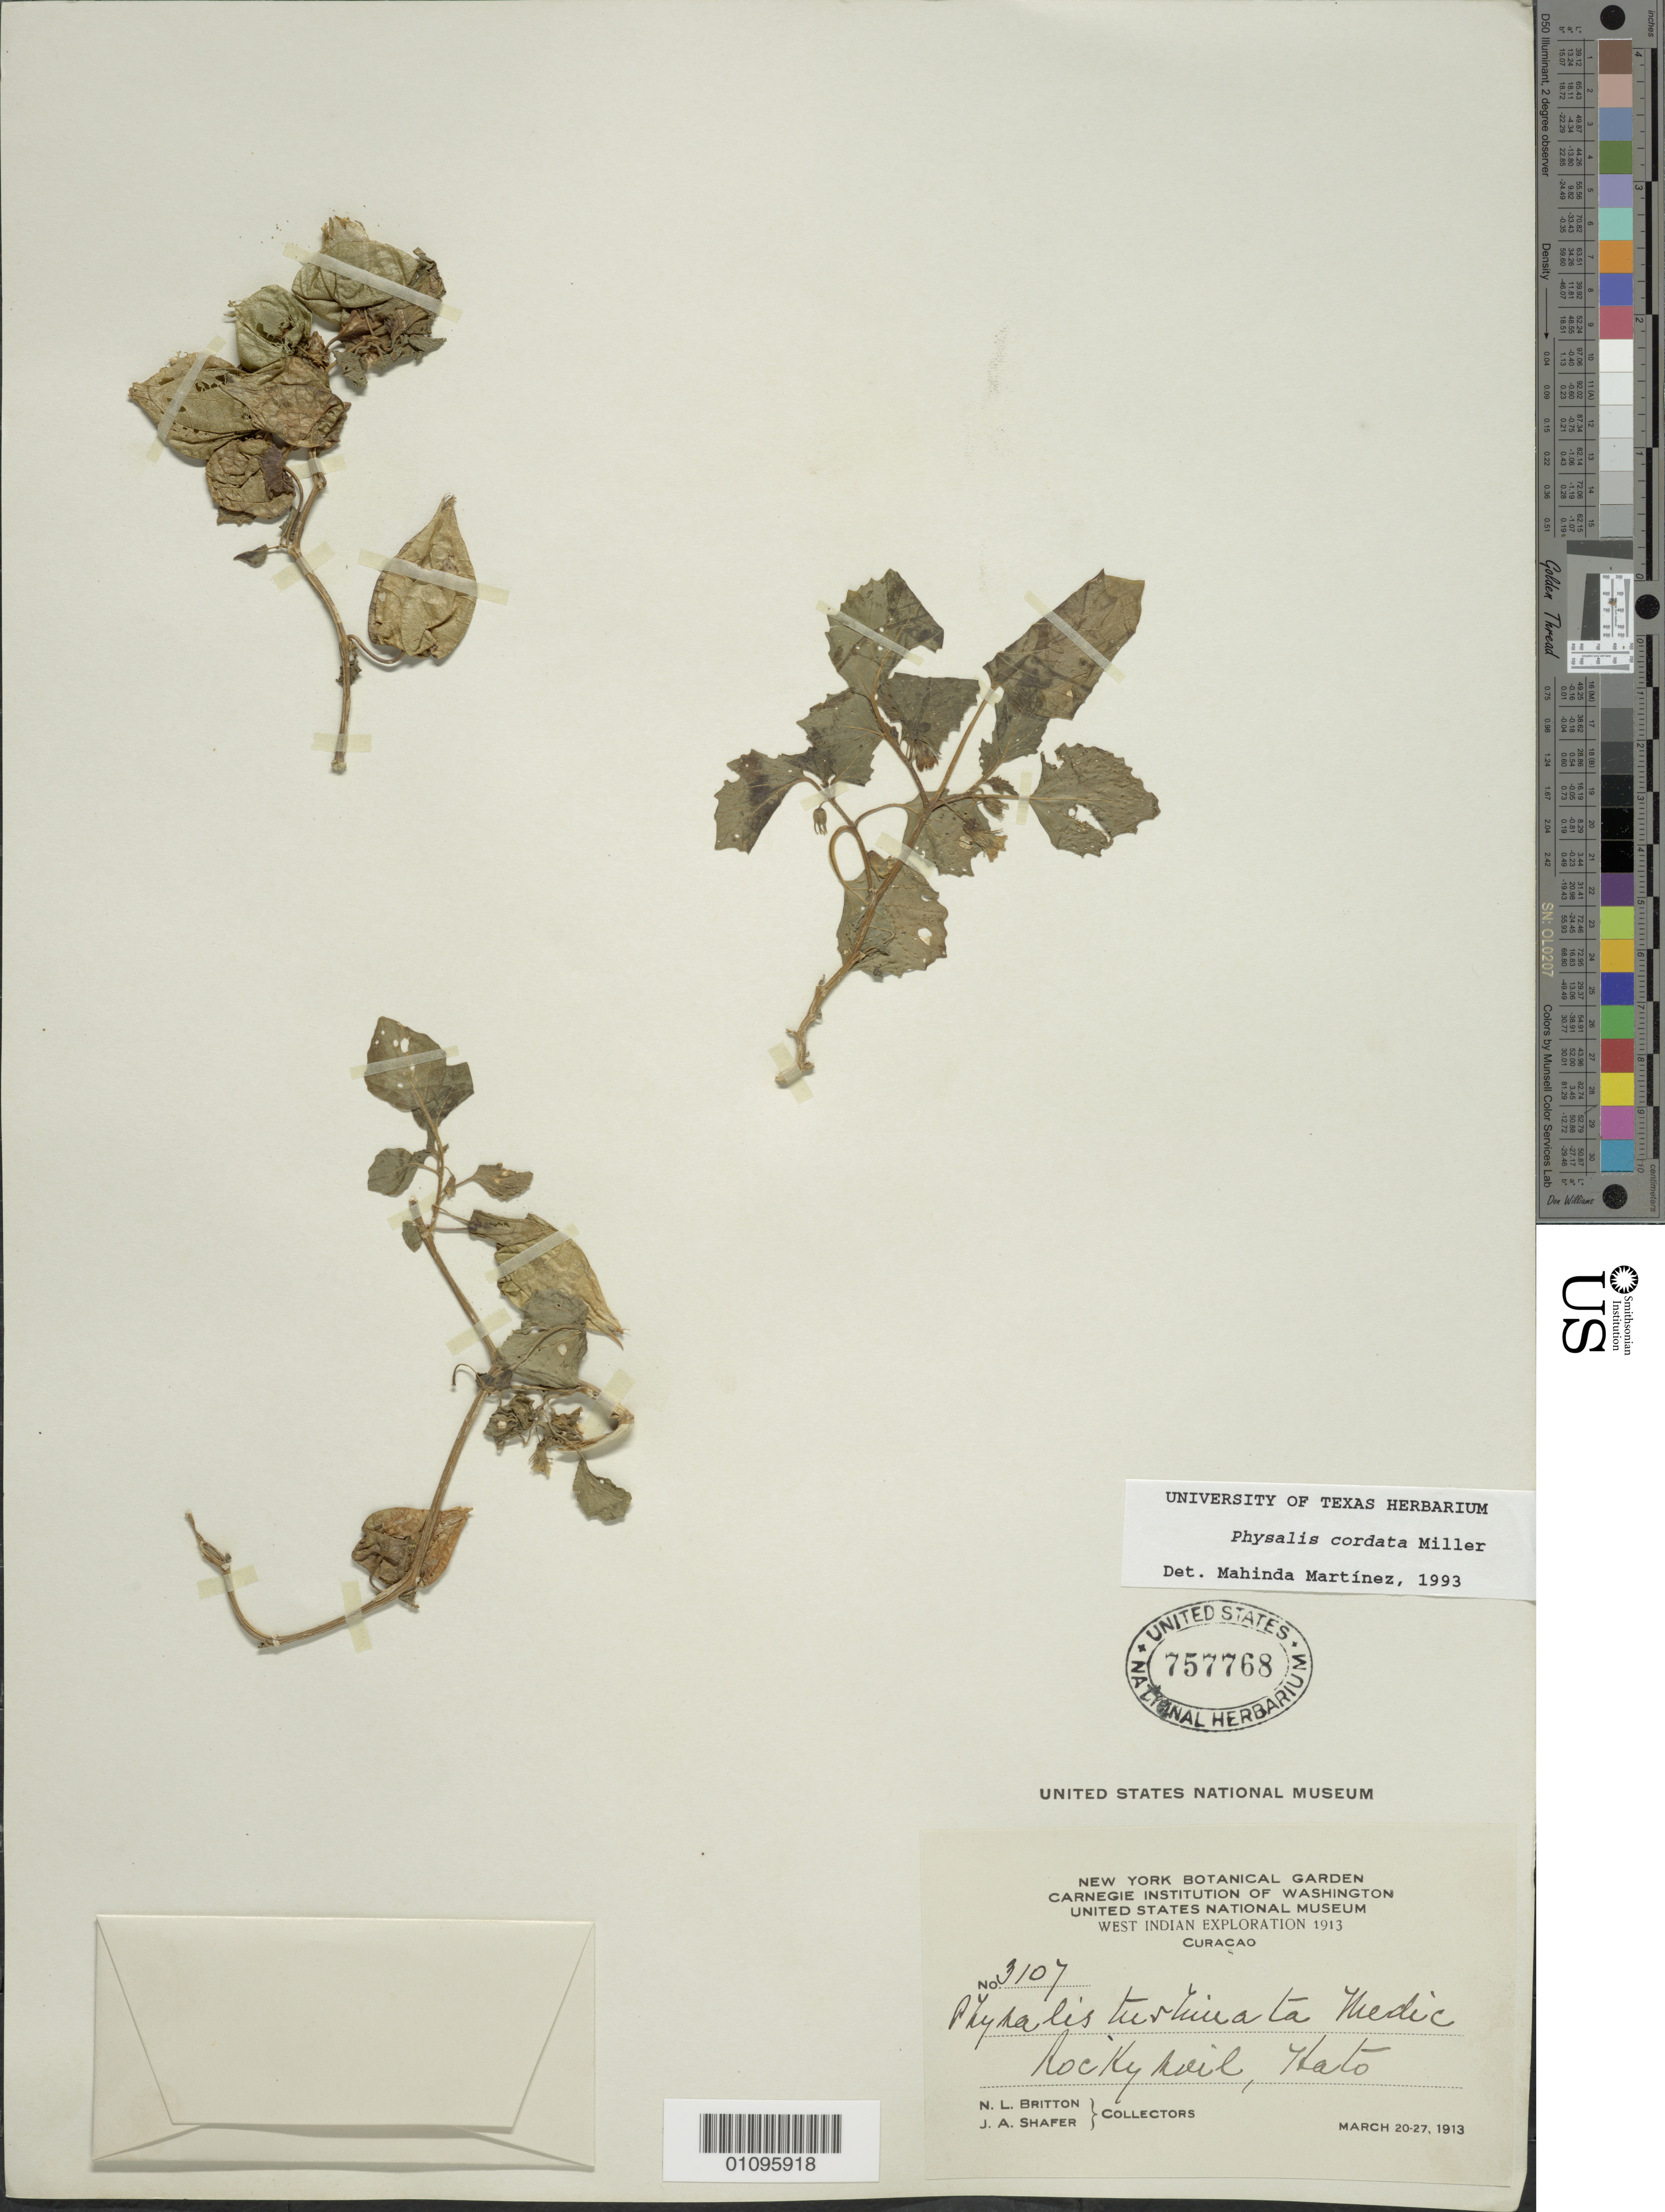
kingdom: Plantae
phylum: Tracheophyta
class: Magnoliopsida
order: Solanales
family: Solanaceae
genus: Physalis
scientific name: Physalis cordata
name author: Mill.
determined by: Martinez, M.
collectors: N. Britton & J. A. Shafer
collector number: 3107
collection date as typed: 20 Mar 1913 to 27 Mar 1913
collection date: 1913-03-20/1913-03-27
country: Curaçao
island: Curaçao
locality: Hato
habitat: Rocky soil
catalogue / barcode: US 757768